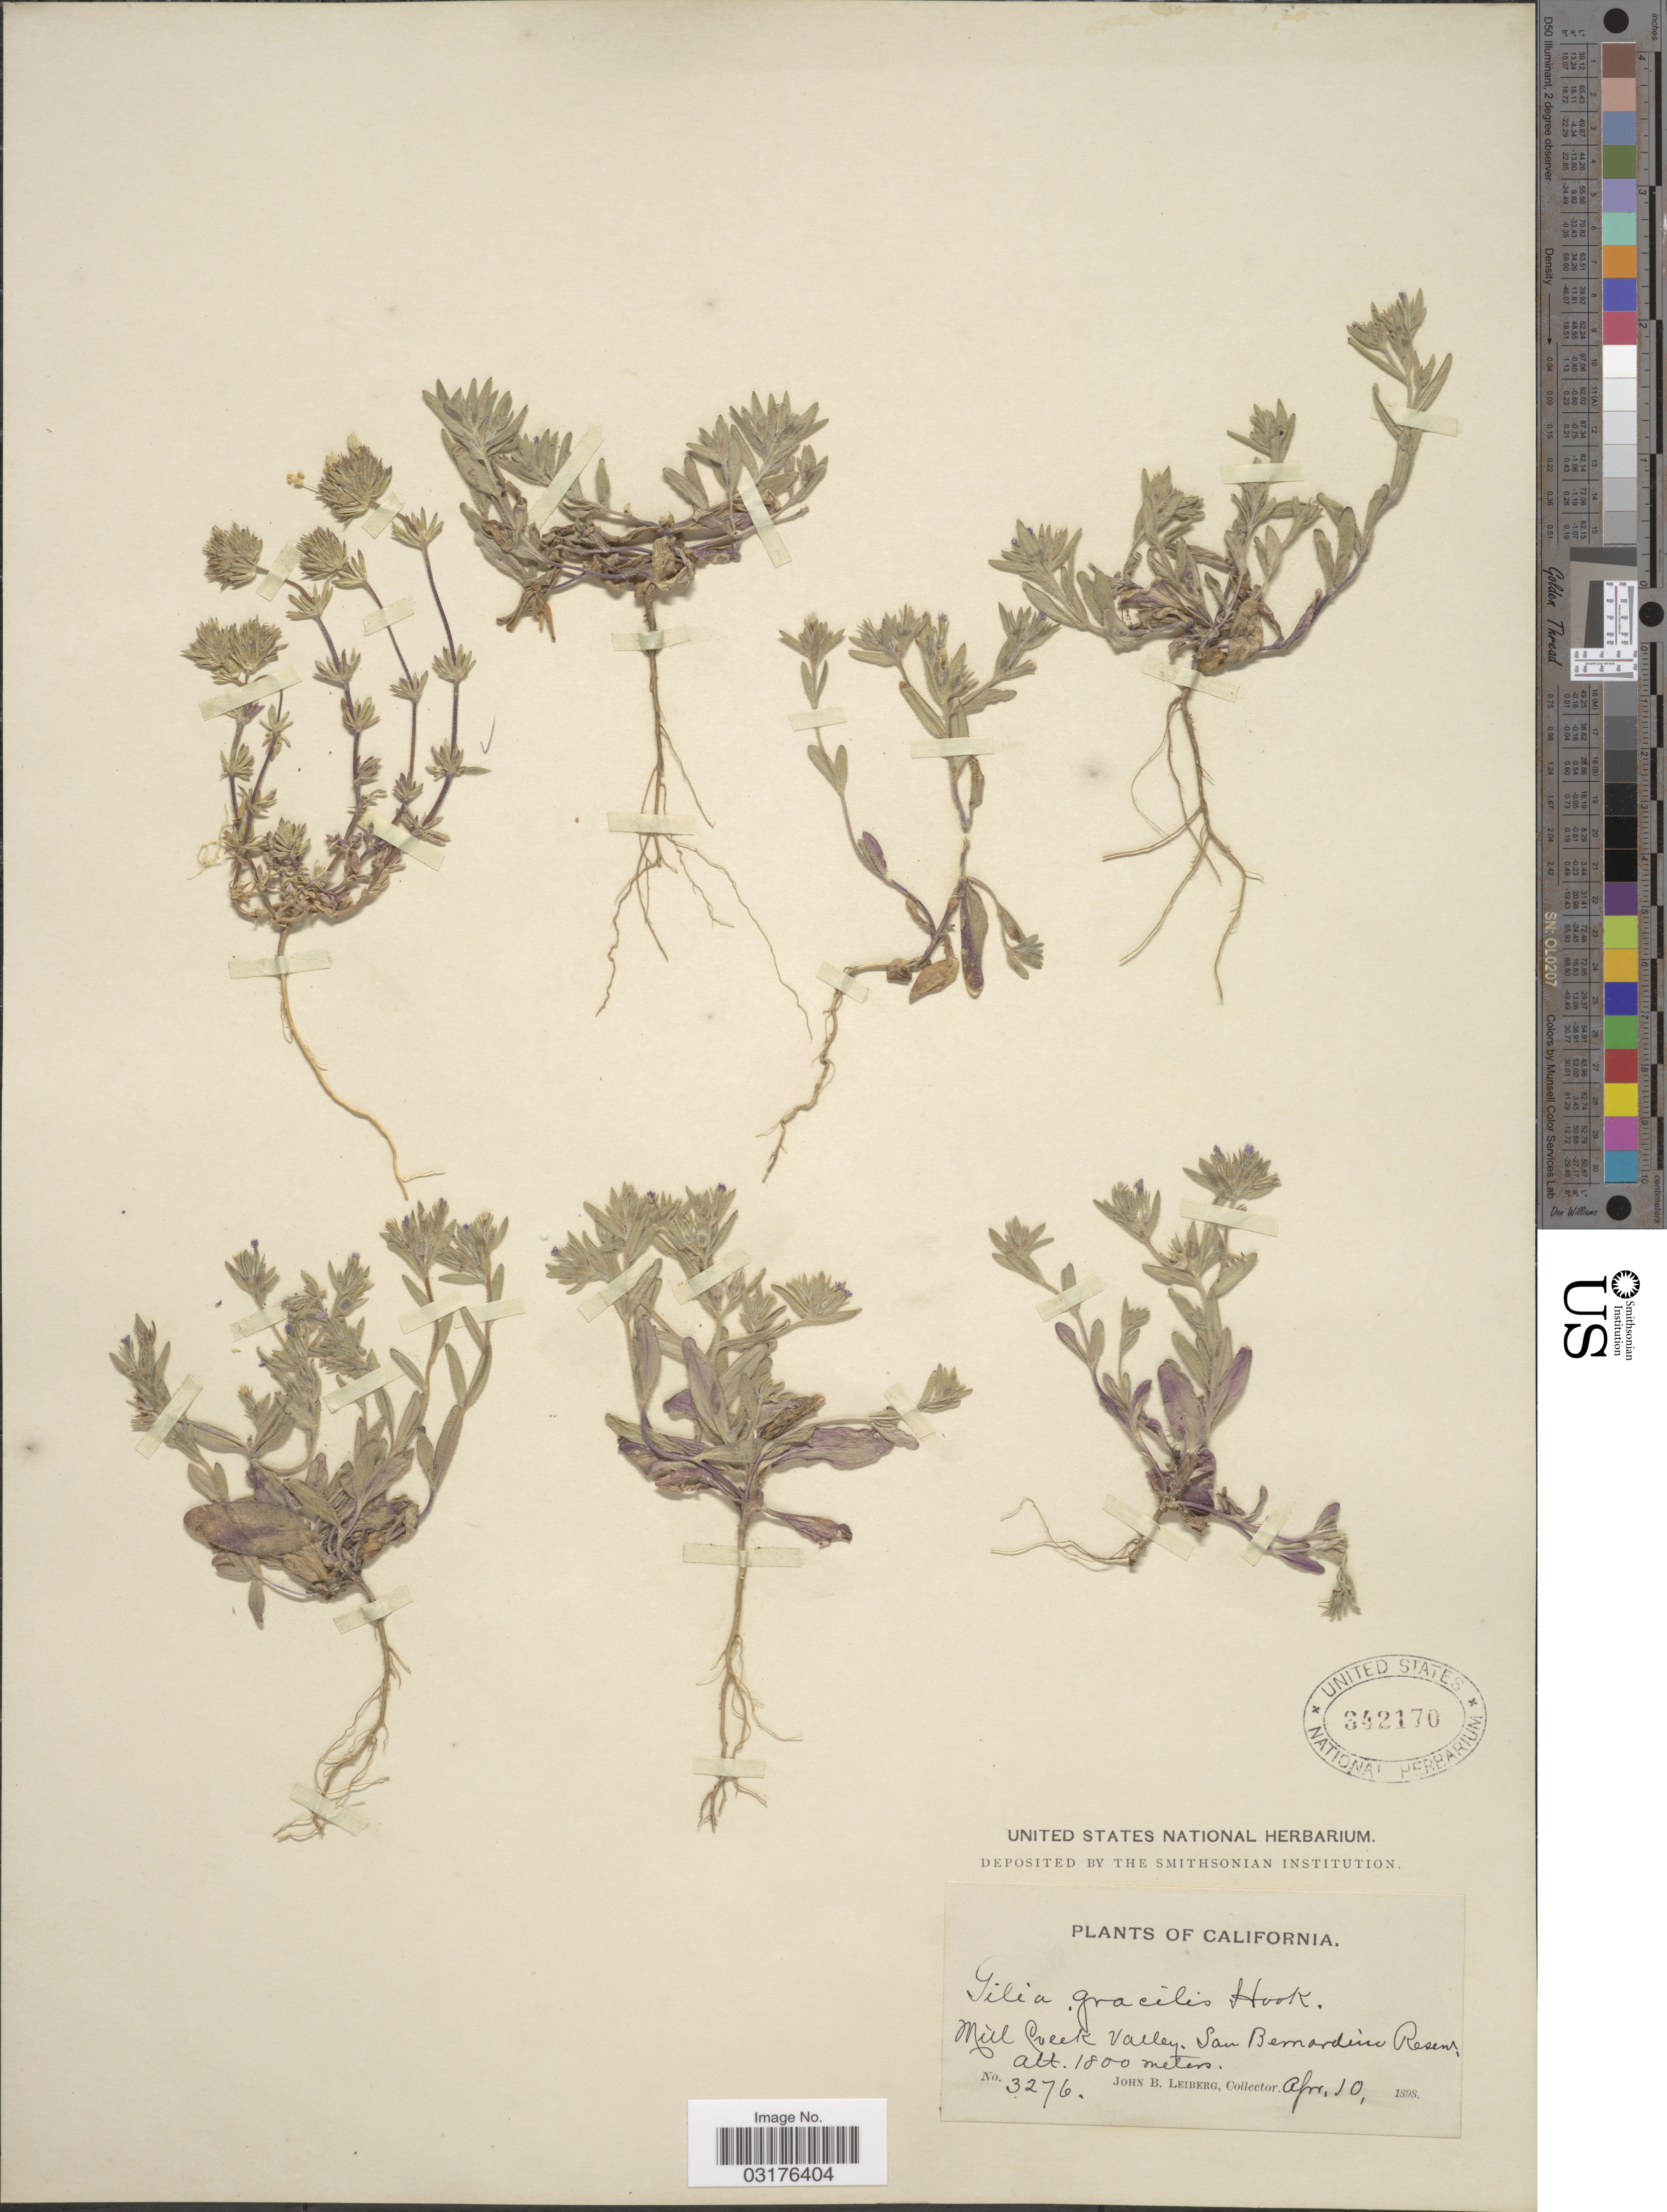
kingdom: Plantae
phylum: Tracheophyta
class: Magnoliopsida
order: Ericales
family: Polemoniaceae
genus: Gilia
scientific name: Gilia sp.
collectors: J. B. Leiberg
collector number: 3276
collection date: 1898-04-10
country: United States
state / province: California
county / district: San Bernardino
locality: Mill Creek Valley. San Bernardino Reserve.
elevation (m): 1800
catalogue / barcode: US 342170